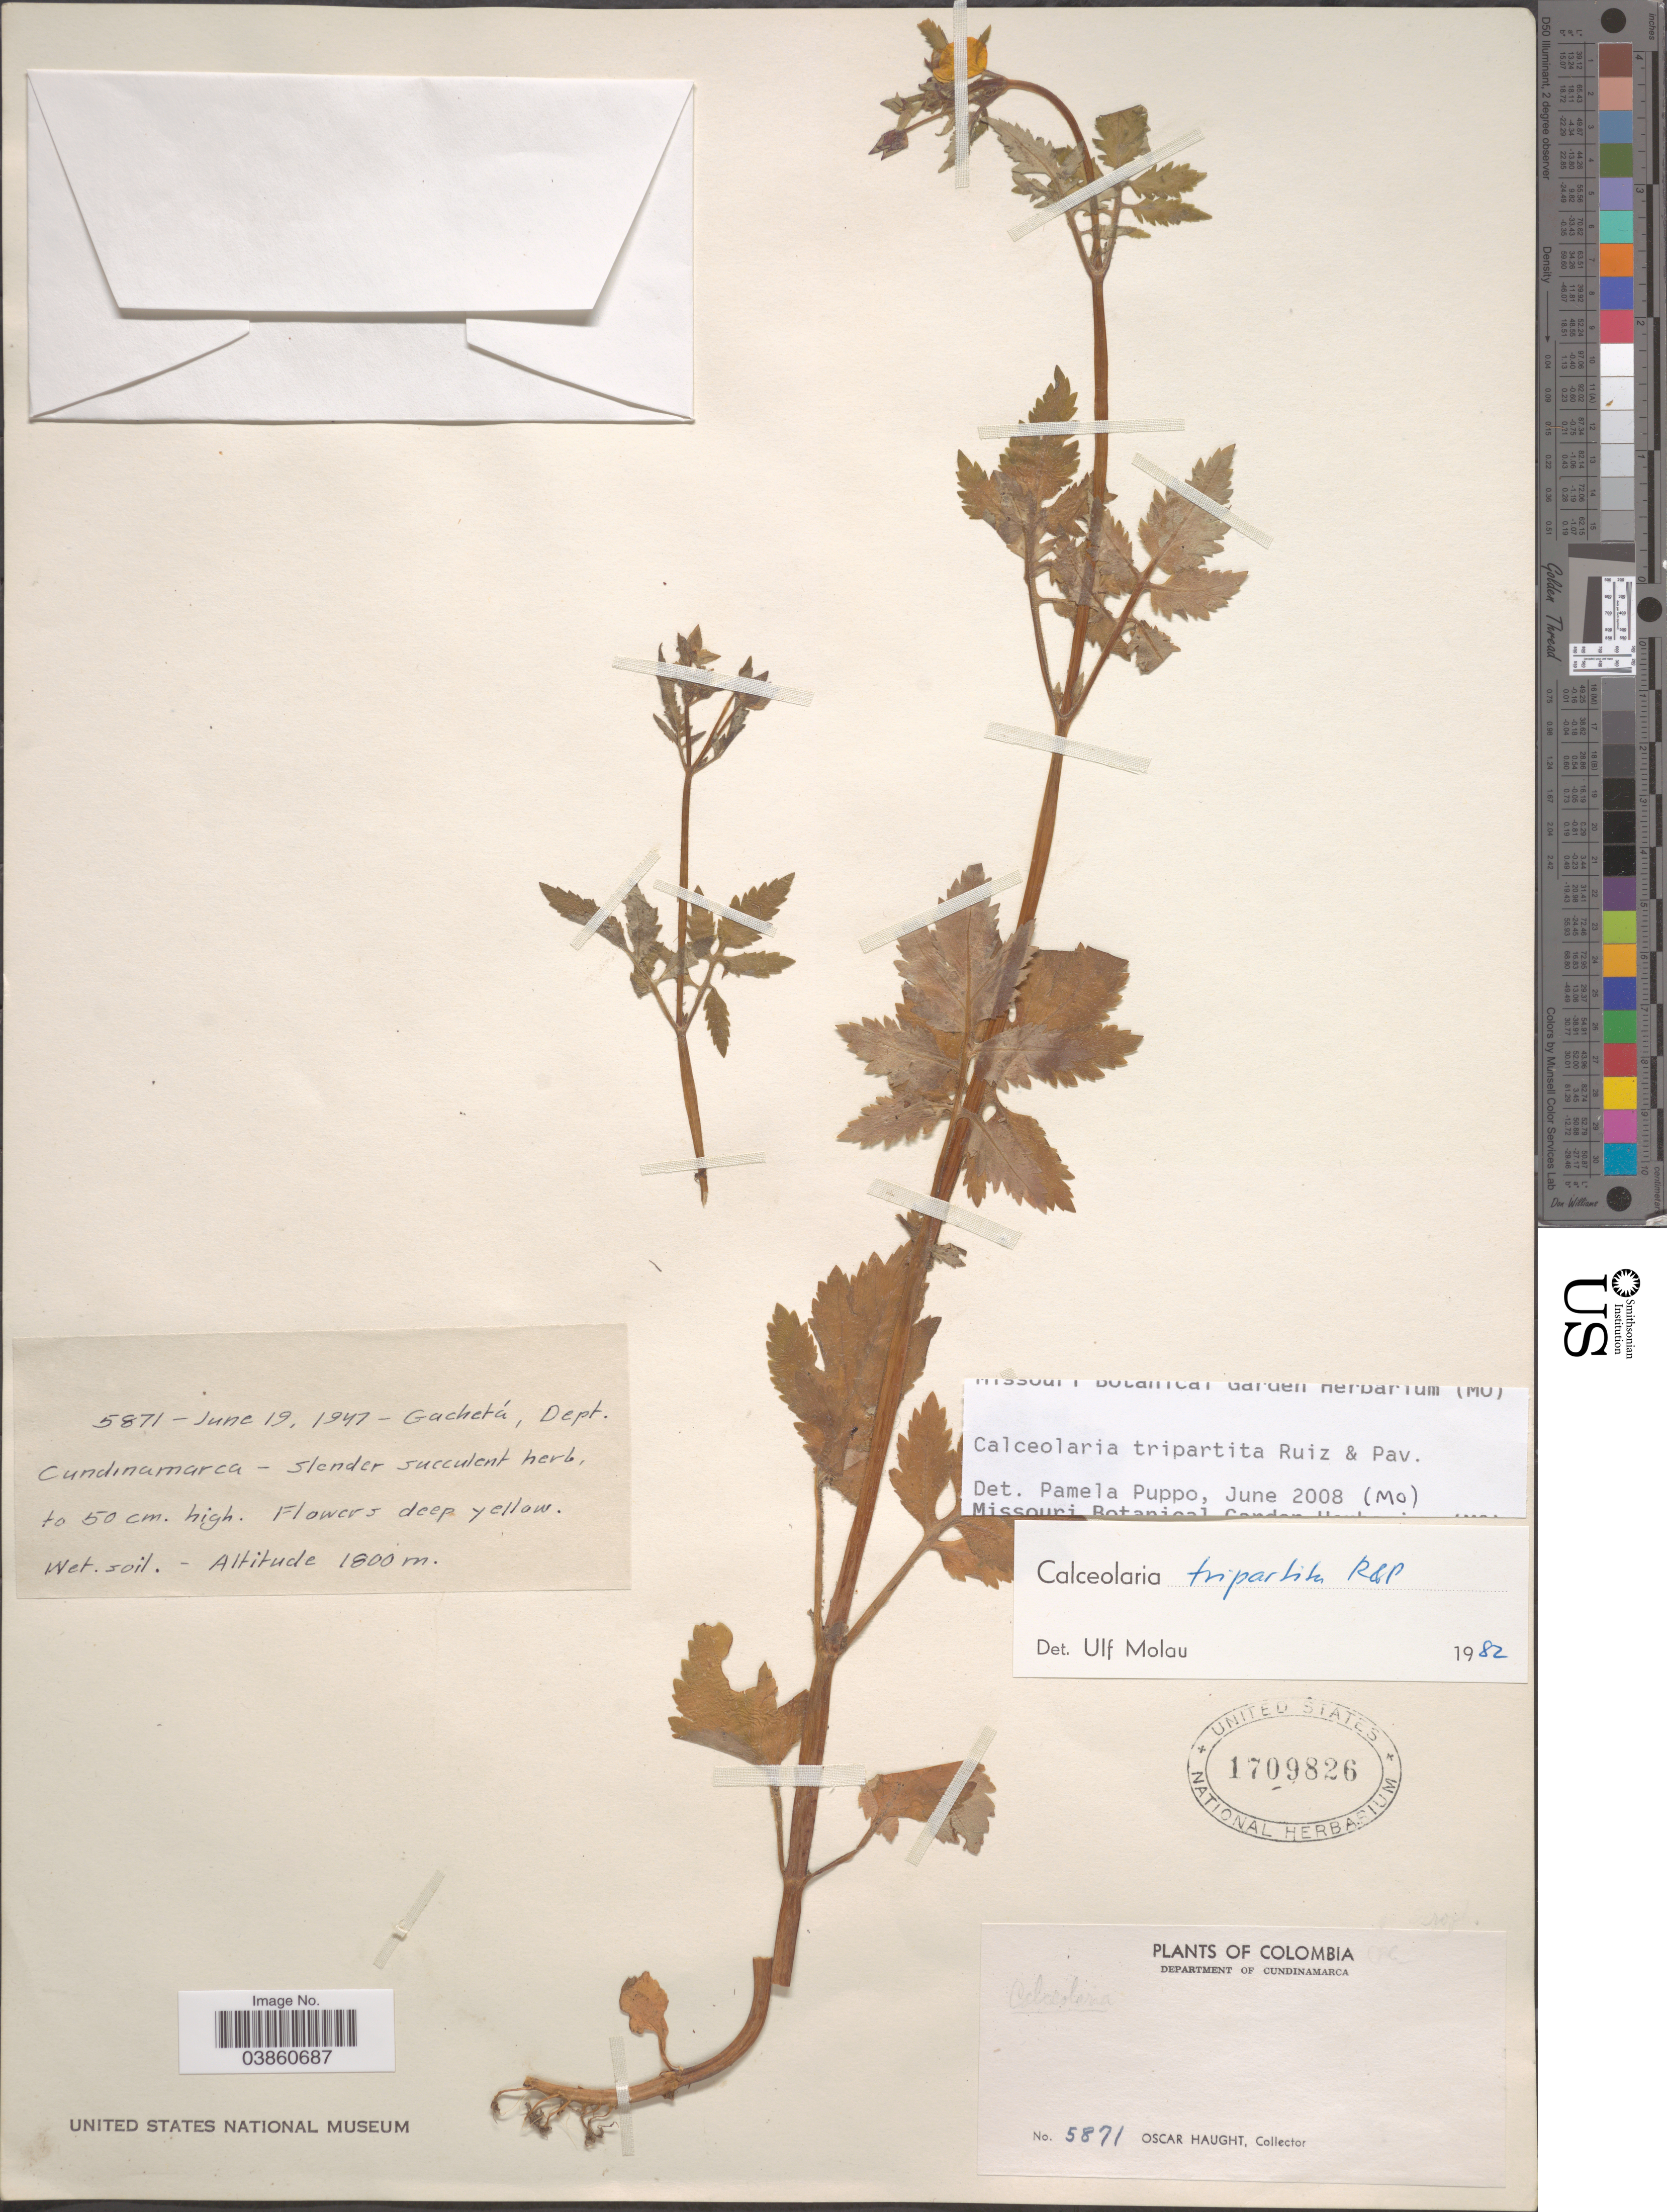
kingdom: Plantae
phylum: Tracheophyta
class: Magnoliopsida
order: Lamiales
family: Calceolariaceae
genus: Calceolaria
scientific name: Calceolaria tripartita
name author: Ruiz & Pav.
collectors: O. L. Haught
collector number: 5871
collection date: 1947-06-19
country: Colombia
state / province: Cundinamarca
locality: Gachetá, Dept. Cundinamarca.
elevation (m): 1800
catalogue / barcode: US 1709826